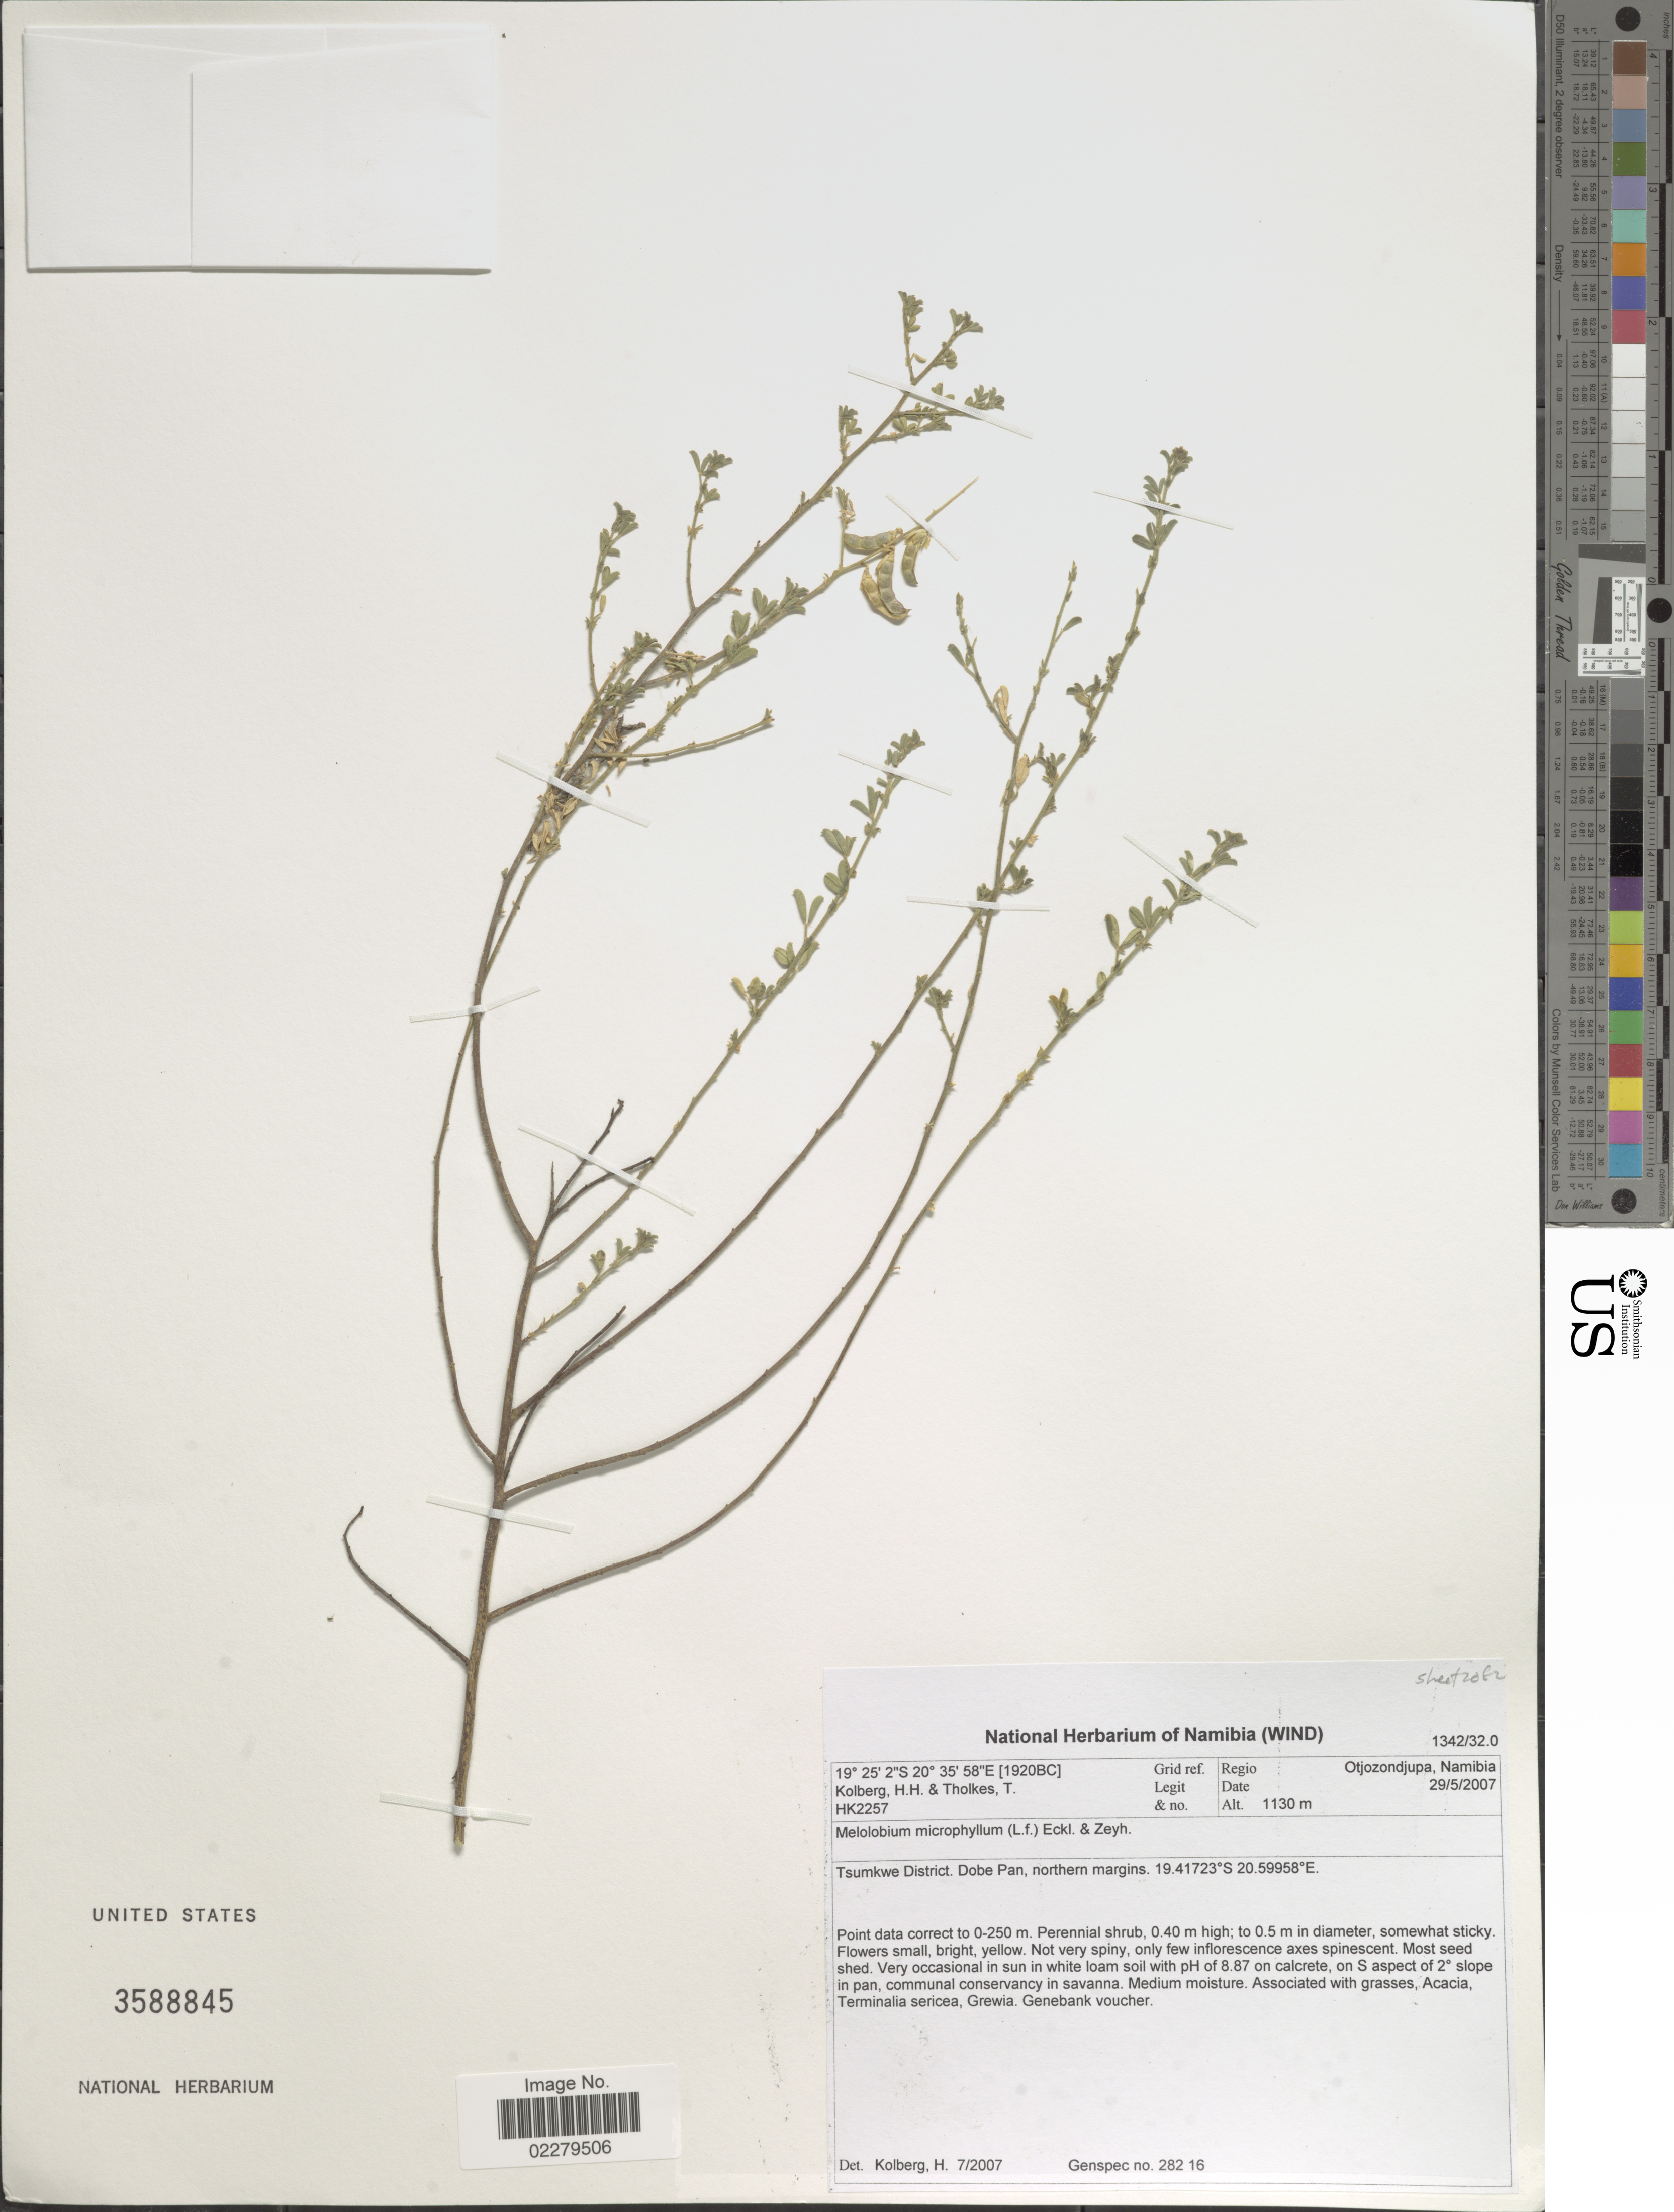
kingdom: Plantae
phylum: Tracheophyta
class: Magnoliopsida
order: Fabales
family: Fabaceae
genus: Melolobium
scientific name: Melolobium microphyllum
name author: Eckl. & Zeyh.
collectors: H. H. Kolberg & T. Tholkes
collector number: HK2257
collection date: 2007-05-29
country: Namibia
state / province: Otjozondjupa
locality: Tsumkwe District. Dobe Pan, northern margins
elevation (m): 1130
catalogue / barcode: US 3588845